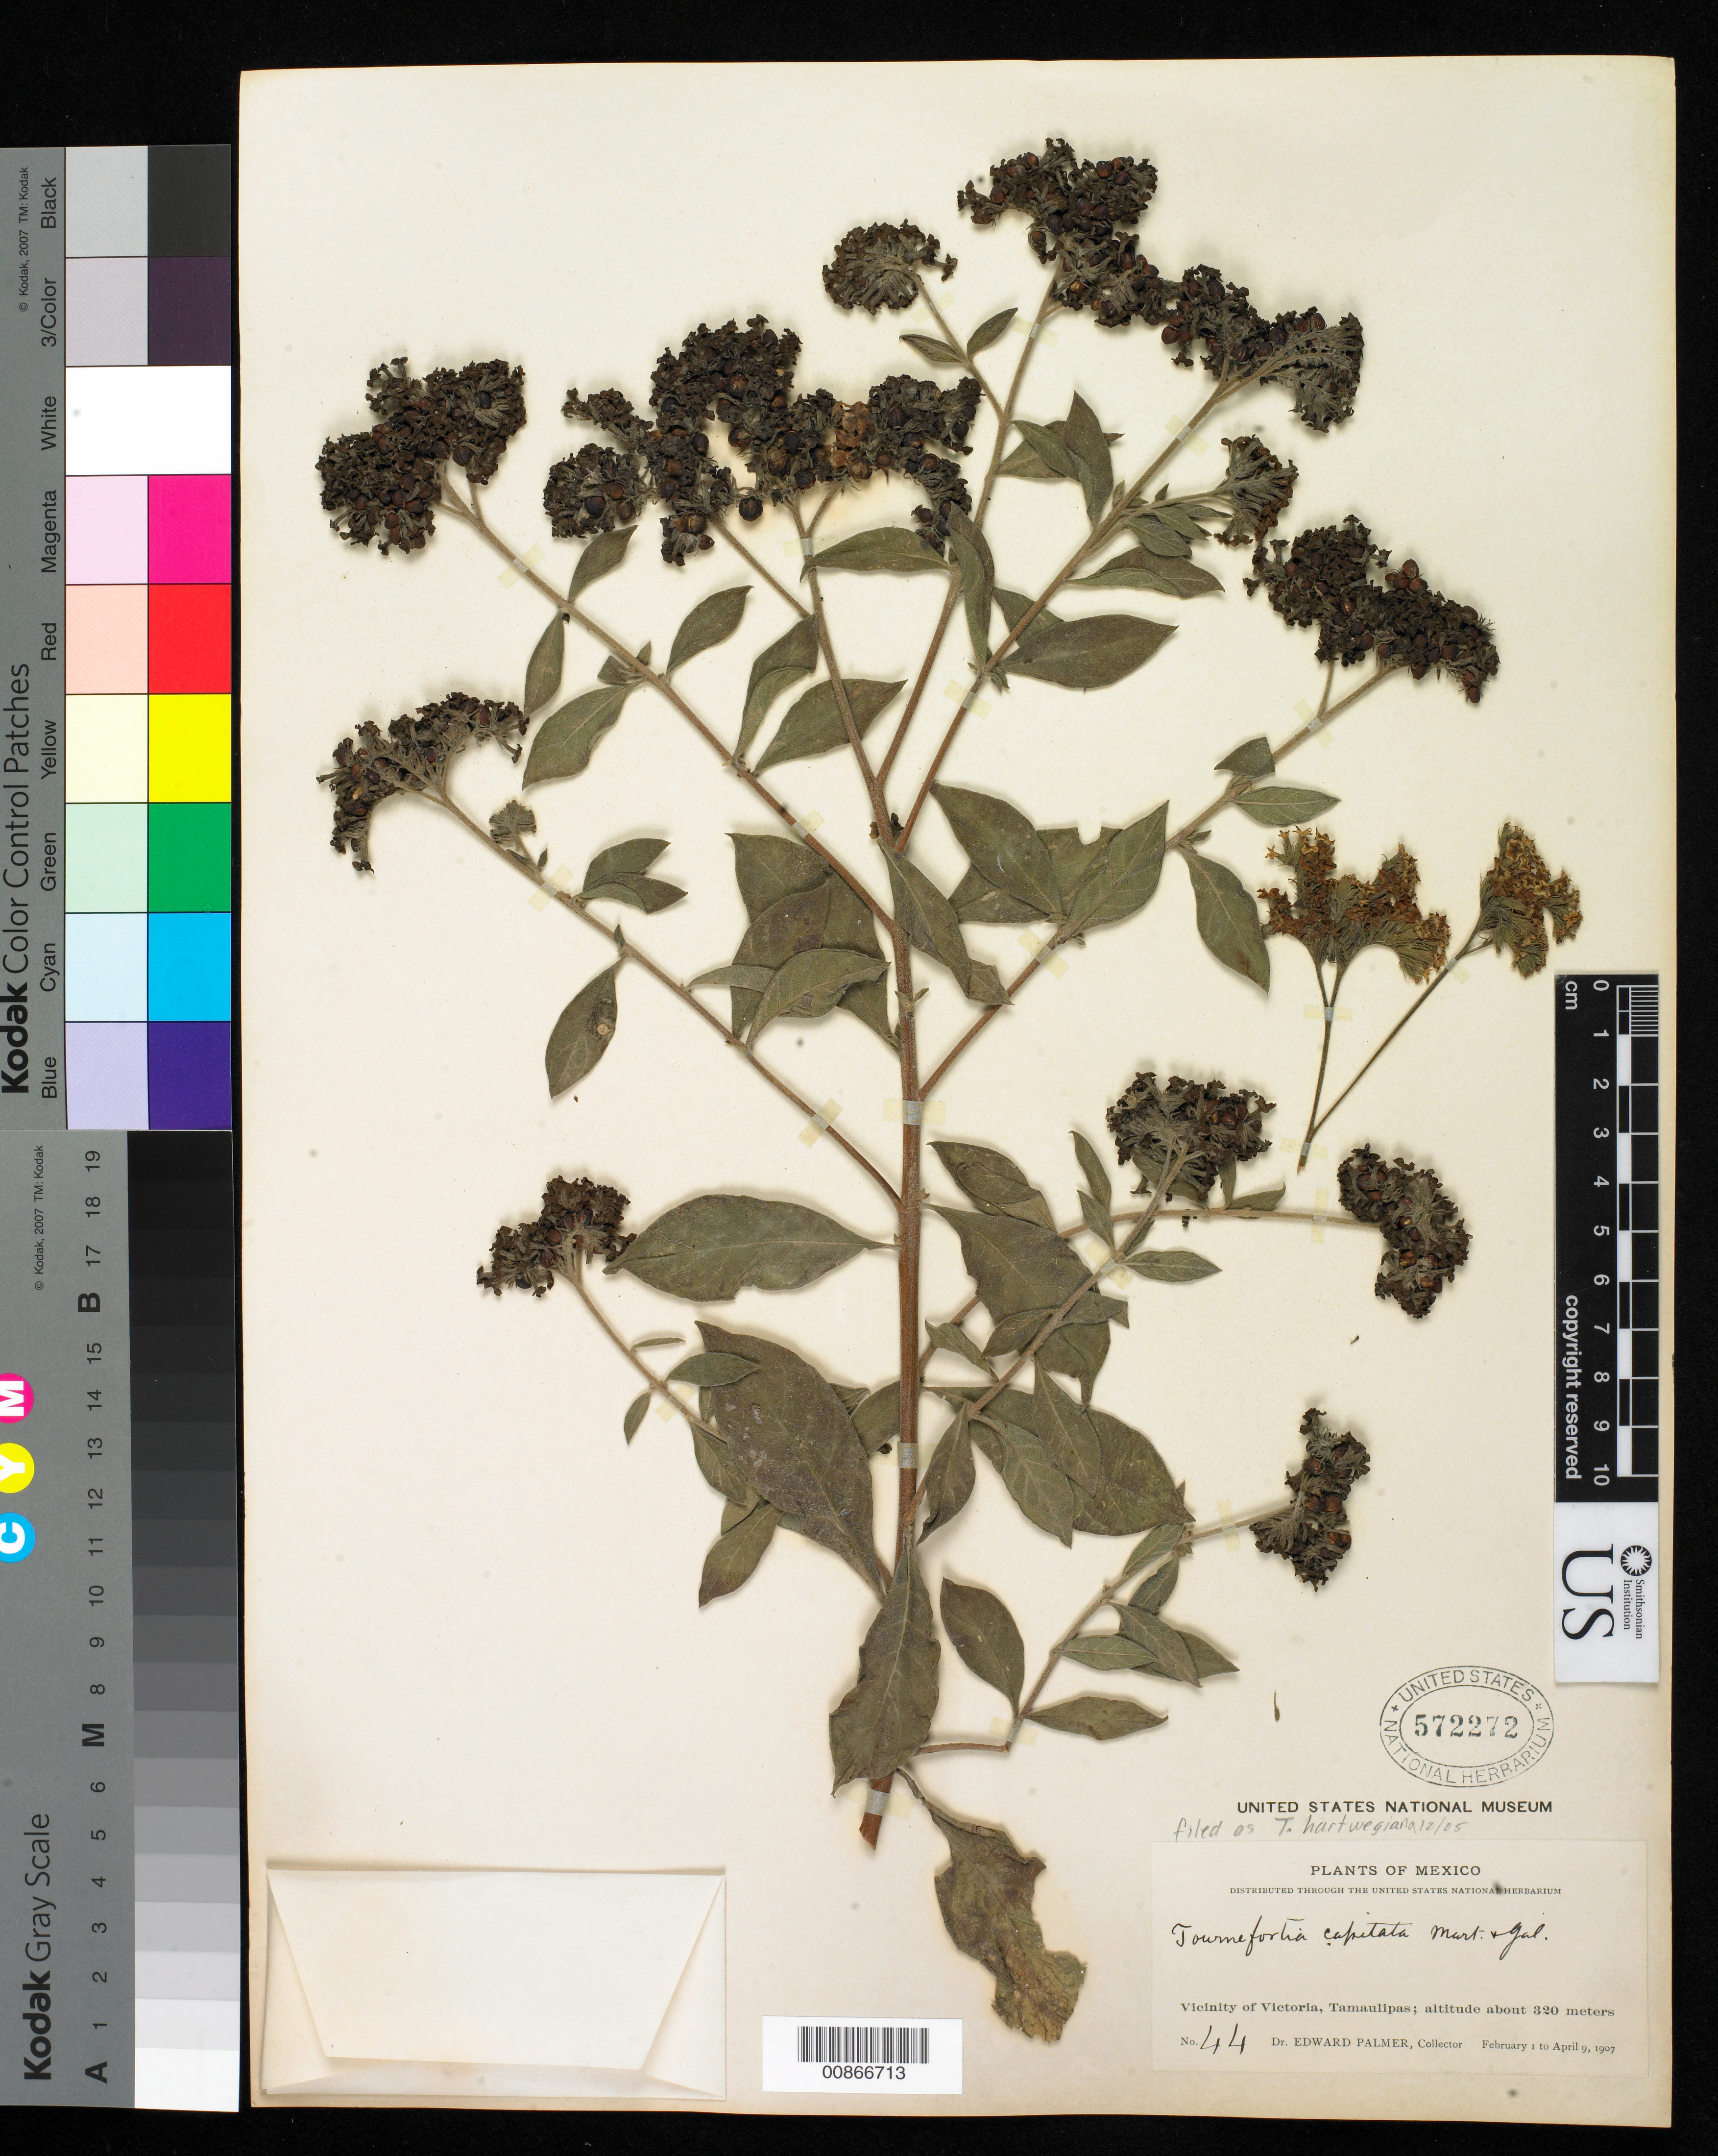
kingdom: Plantae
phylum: Tracheophyta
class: Magnoliopsida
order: Boraginales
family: Heliotropiaceae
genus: Tournefortia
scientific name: Tournefortia hartwegiana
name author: Steud.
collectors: E. Palmer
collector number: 44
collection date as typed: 01 Feb 1907 to 09 Apr 1907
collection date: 1907-02-01/1907-04-09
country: Mexico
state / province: Tamaulipas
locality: Vicinity of Victoria.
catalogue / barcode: US 572272